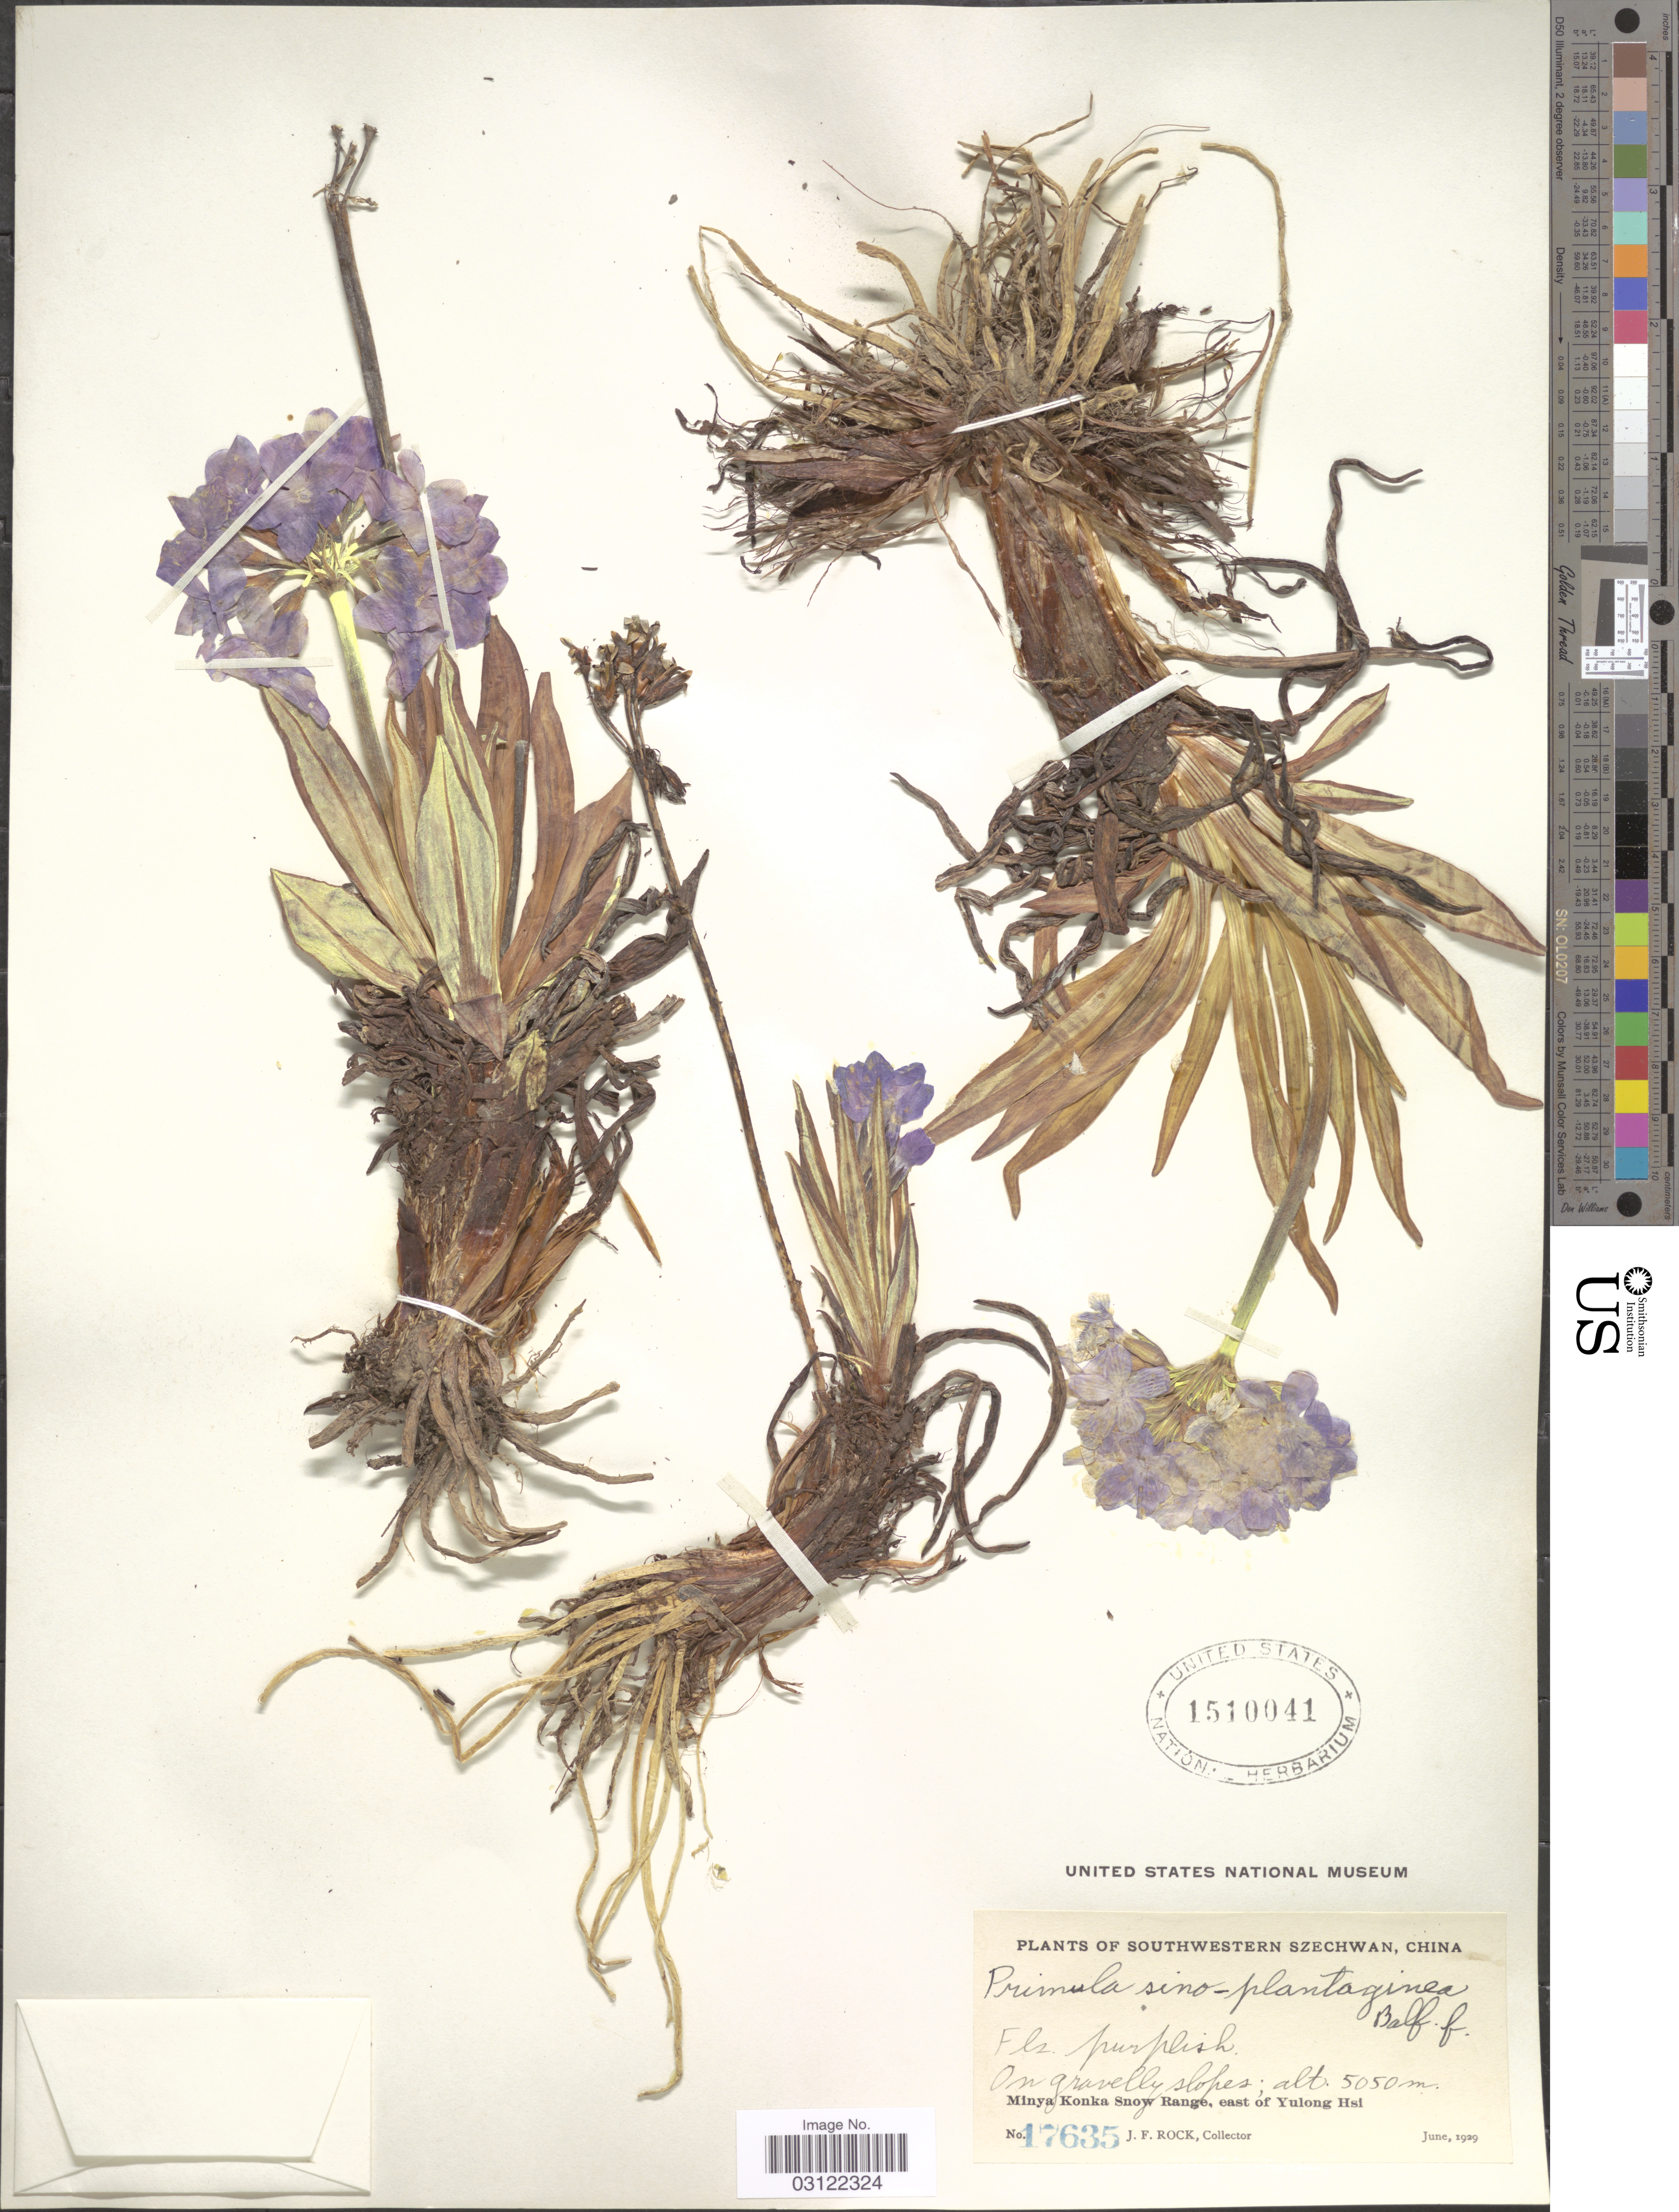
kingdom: Plantae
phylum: Tracheophyta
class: Magnoliopsida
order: Ericales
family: Primulaceae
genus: Primula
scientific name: Primula sinoplantaginea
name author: Balf. f.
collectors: J. Rock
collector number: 17635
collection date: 1929-06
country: China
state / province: Sichuan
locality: Southwestern Szechwan. Minya Konka Snow Range, east of Yulong Hsi.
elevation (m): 5050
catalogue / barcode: US 1510041